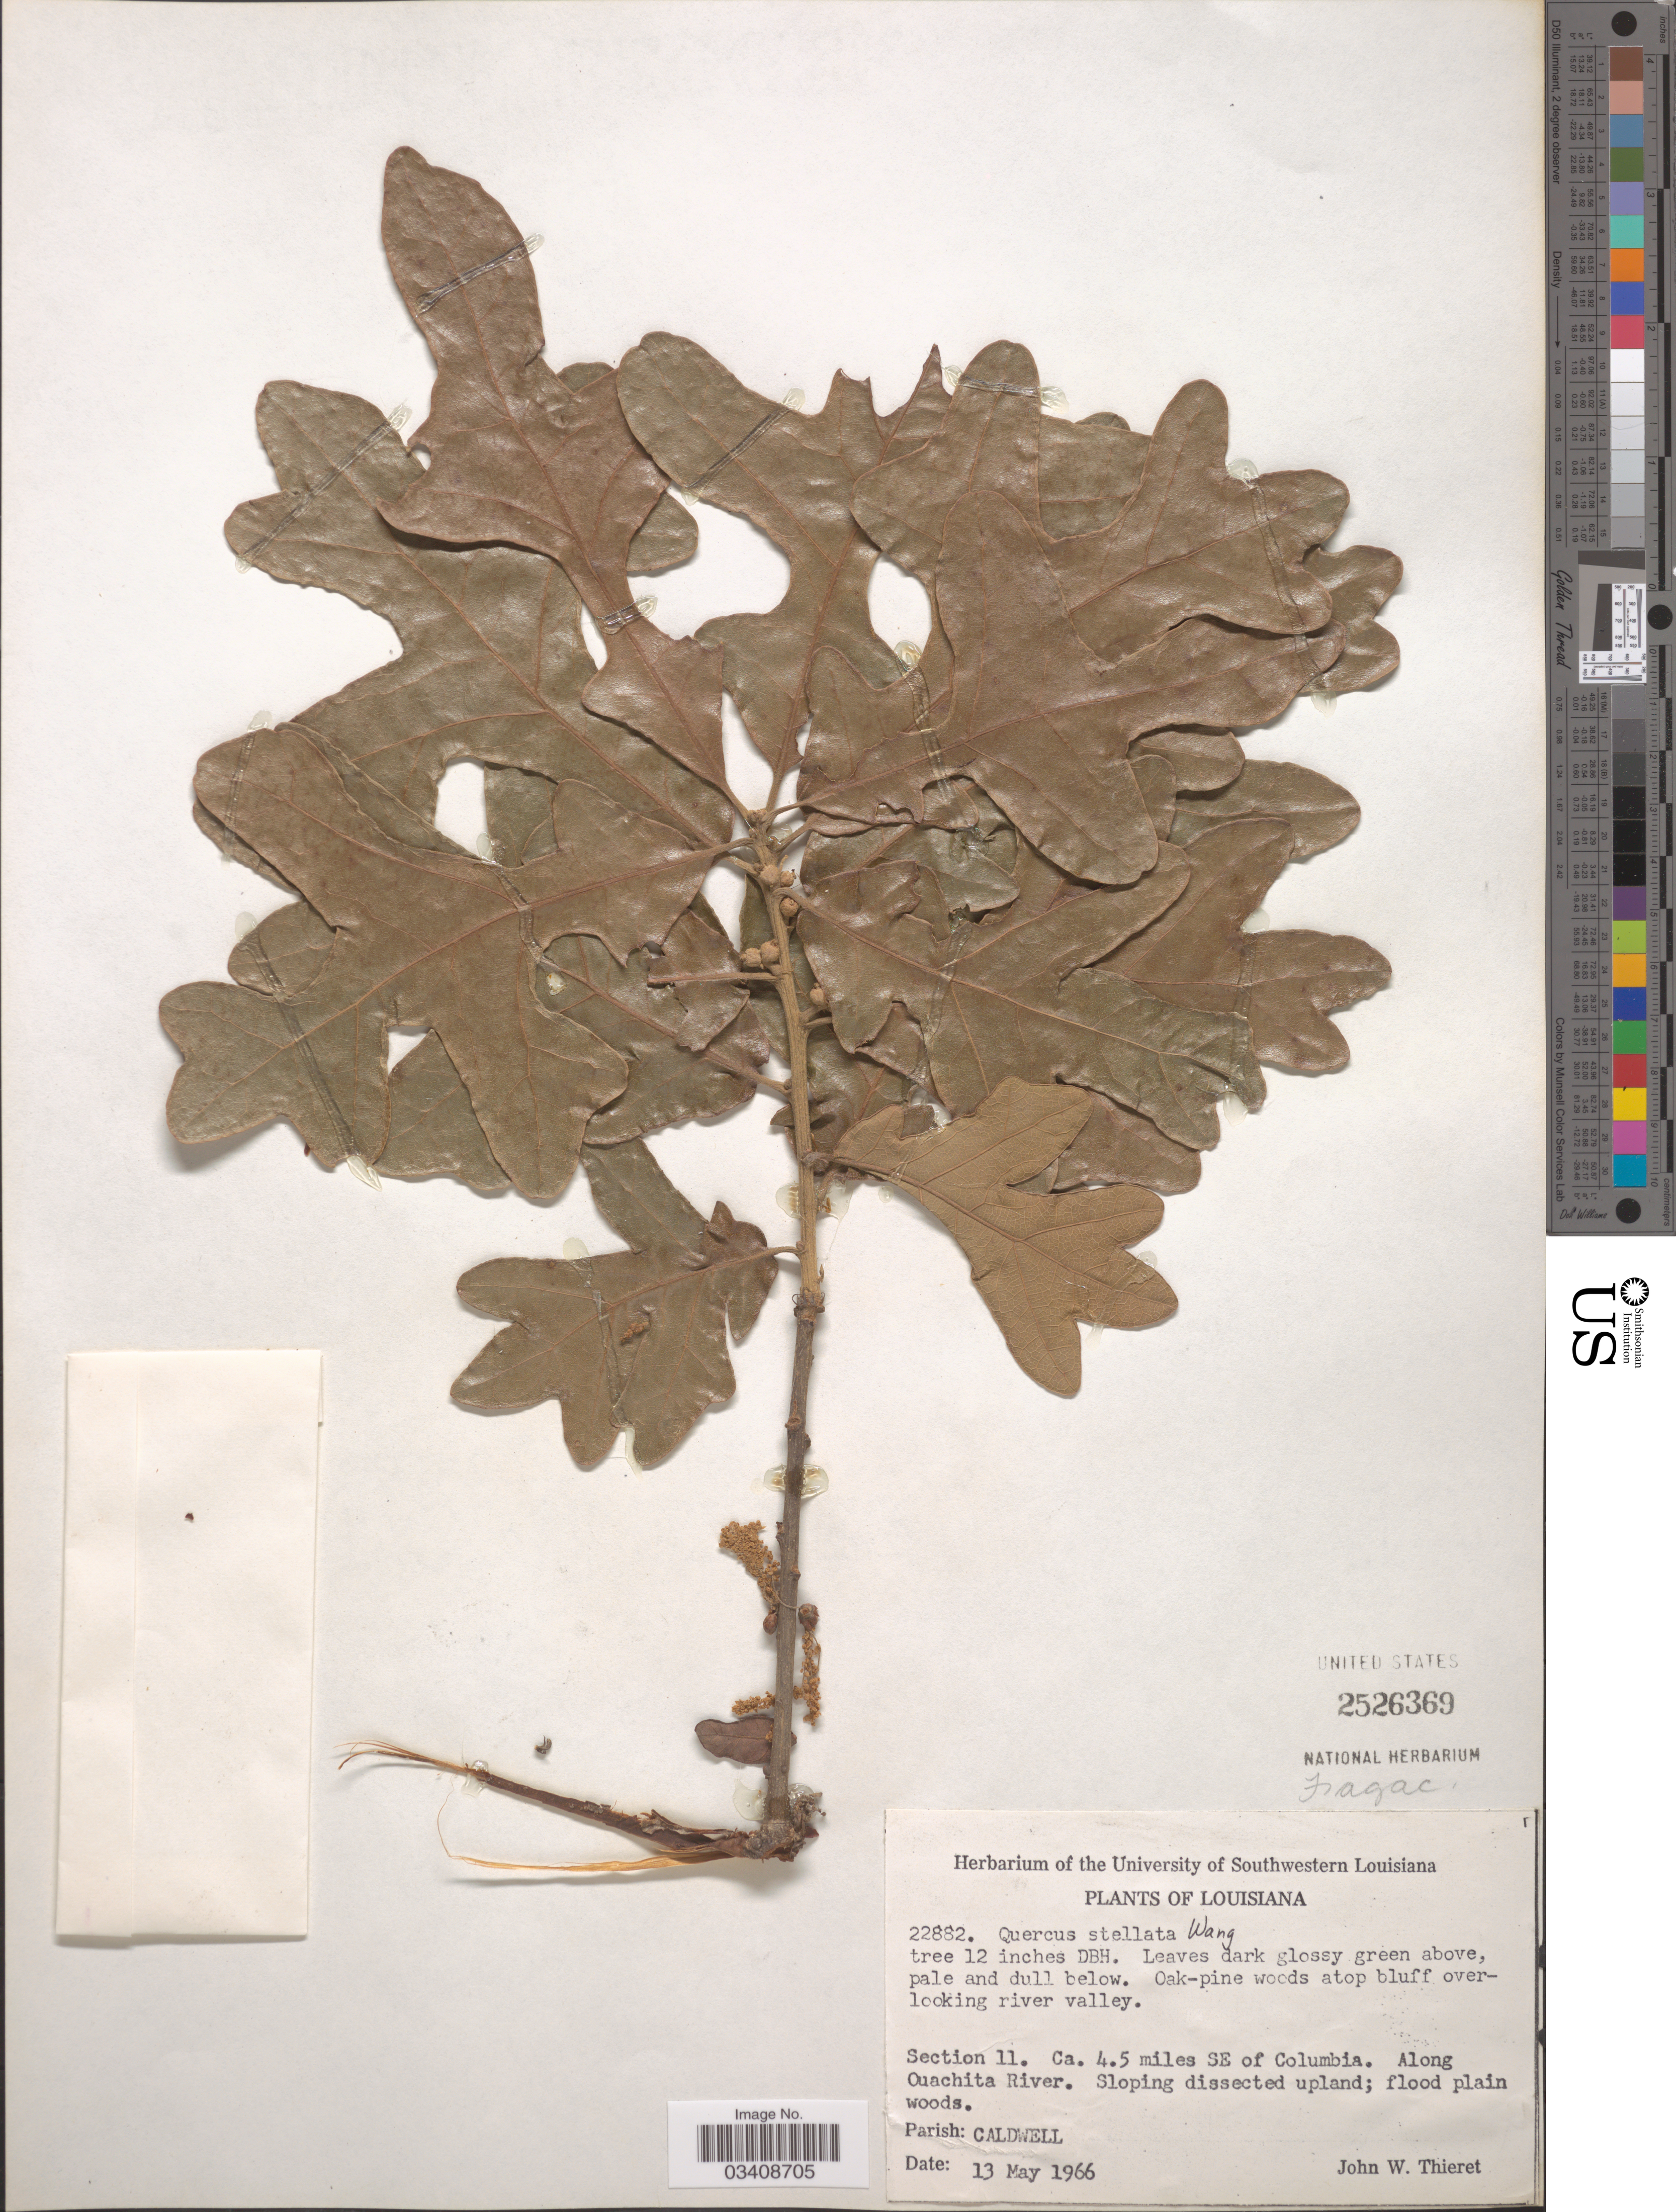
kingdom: Plantae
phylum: Tracheophyta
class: Magnoliopsida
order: Fagales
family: Fagaceae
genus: Quercus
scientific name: Quercus stellata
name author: Wangenh.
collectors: J. W. Thieret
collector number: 22882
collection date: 1966-05-13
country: United States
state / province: Louisiana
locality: Section 11. Ca. 4.5 miles SE of Columbia. Along Ouachita River. Parish: Caldwell.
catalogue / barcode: US 2526369